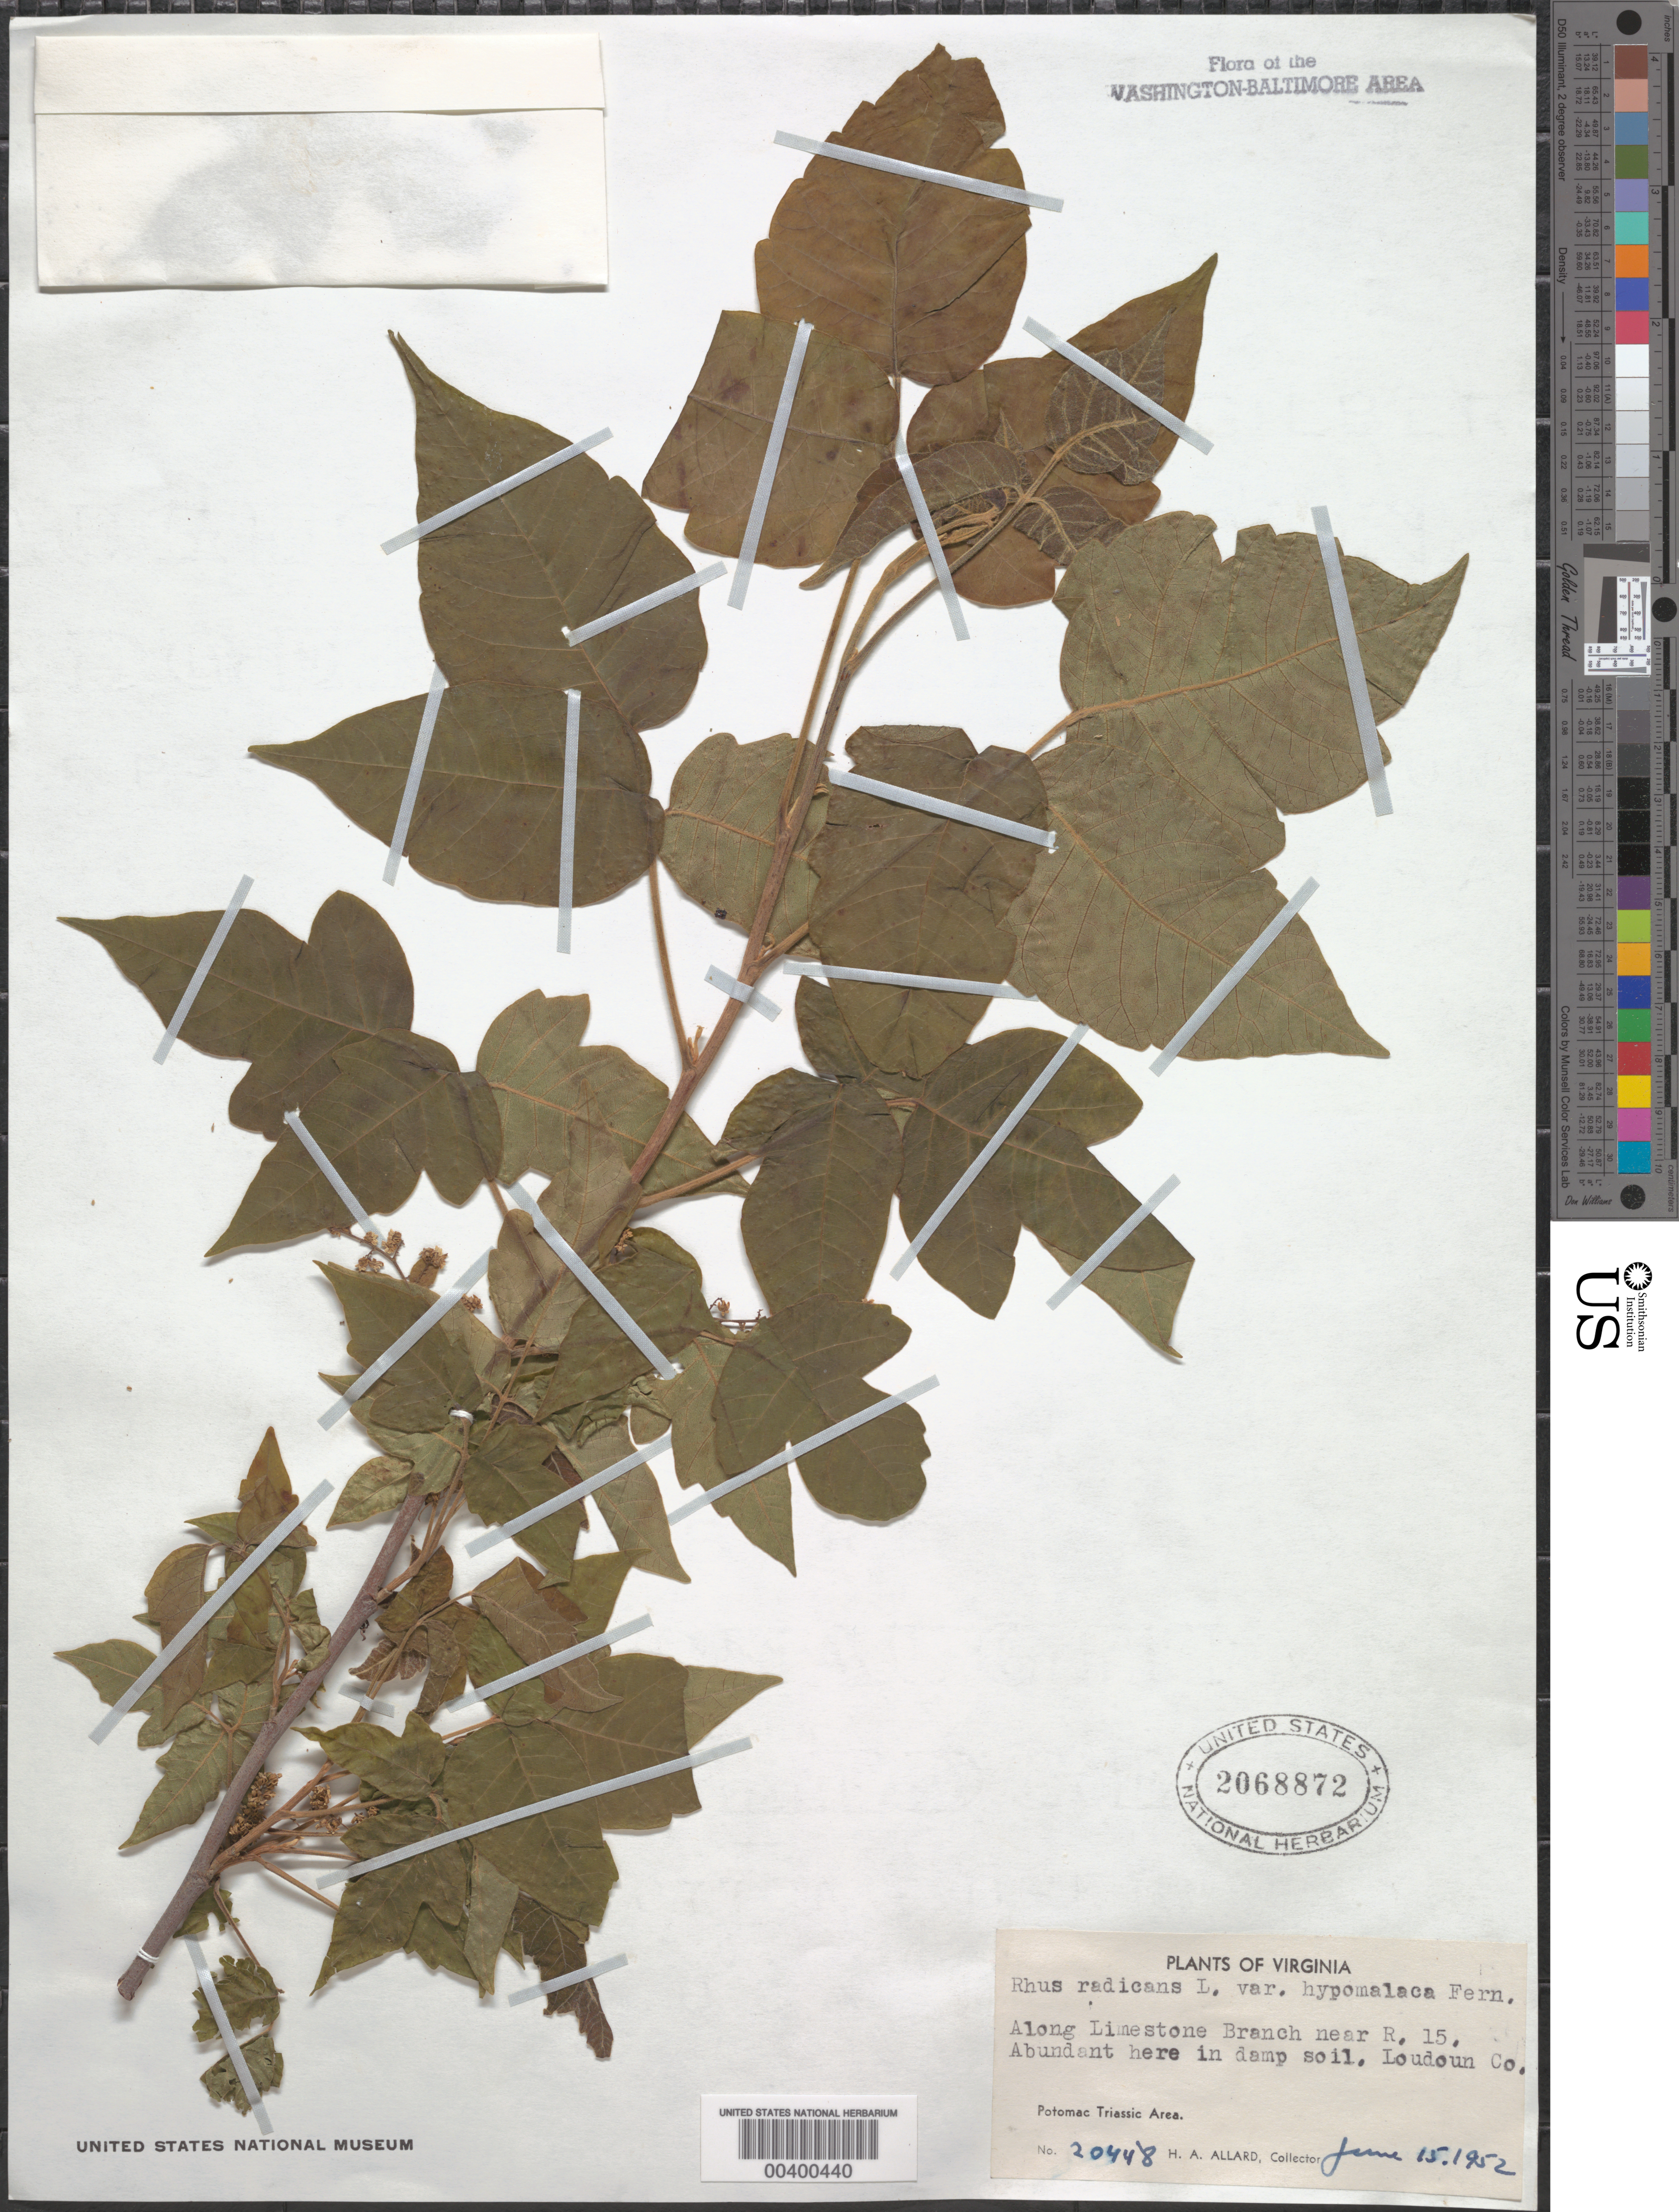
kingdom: Plantae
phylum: Tracheophyta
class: Magnoliopsida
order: Sapindales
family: Anacardiaceae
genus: Toxicodendron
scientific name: Toxicodendron radicans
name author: (L.) Kuntze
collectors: H. A. Allard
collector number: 20448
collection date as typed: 15 Jun 1952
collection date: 1952-06-15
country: United States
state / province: Virginia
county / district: Loudoun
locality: Limestone Branch near Route 15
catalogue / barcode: US 2068872